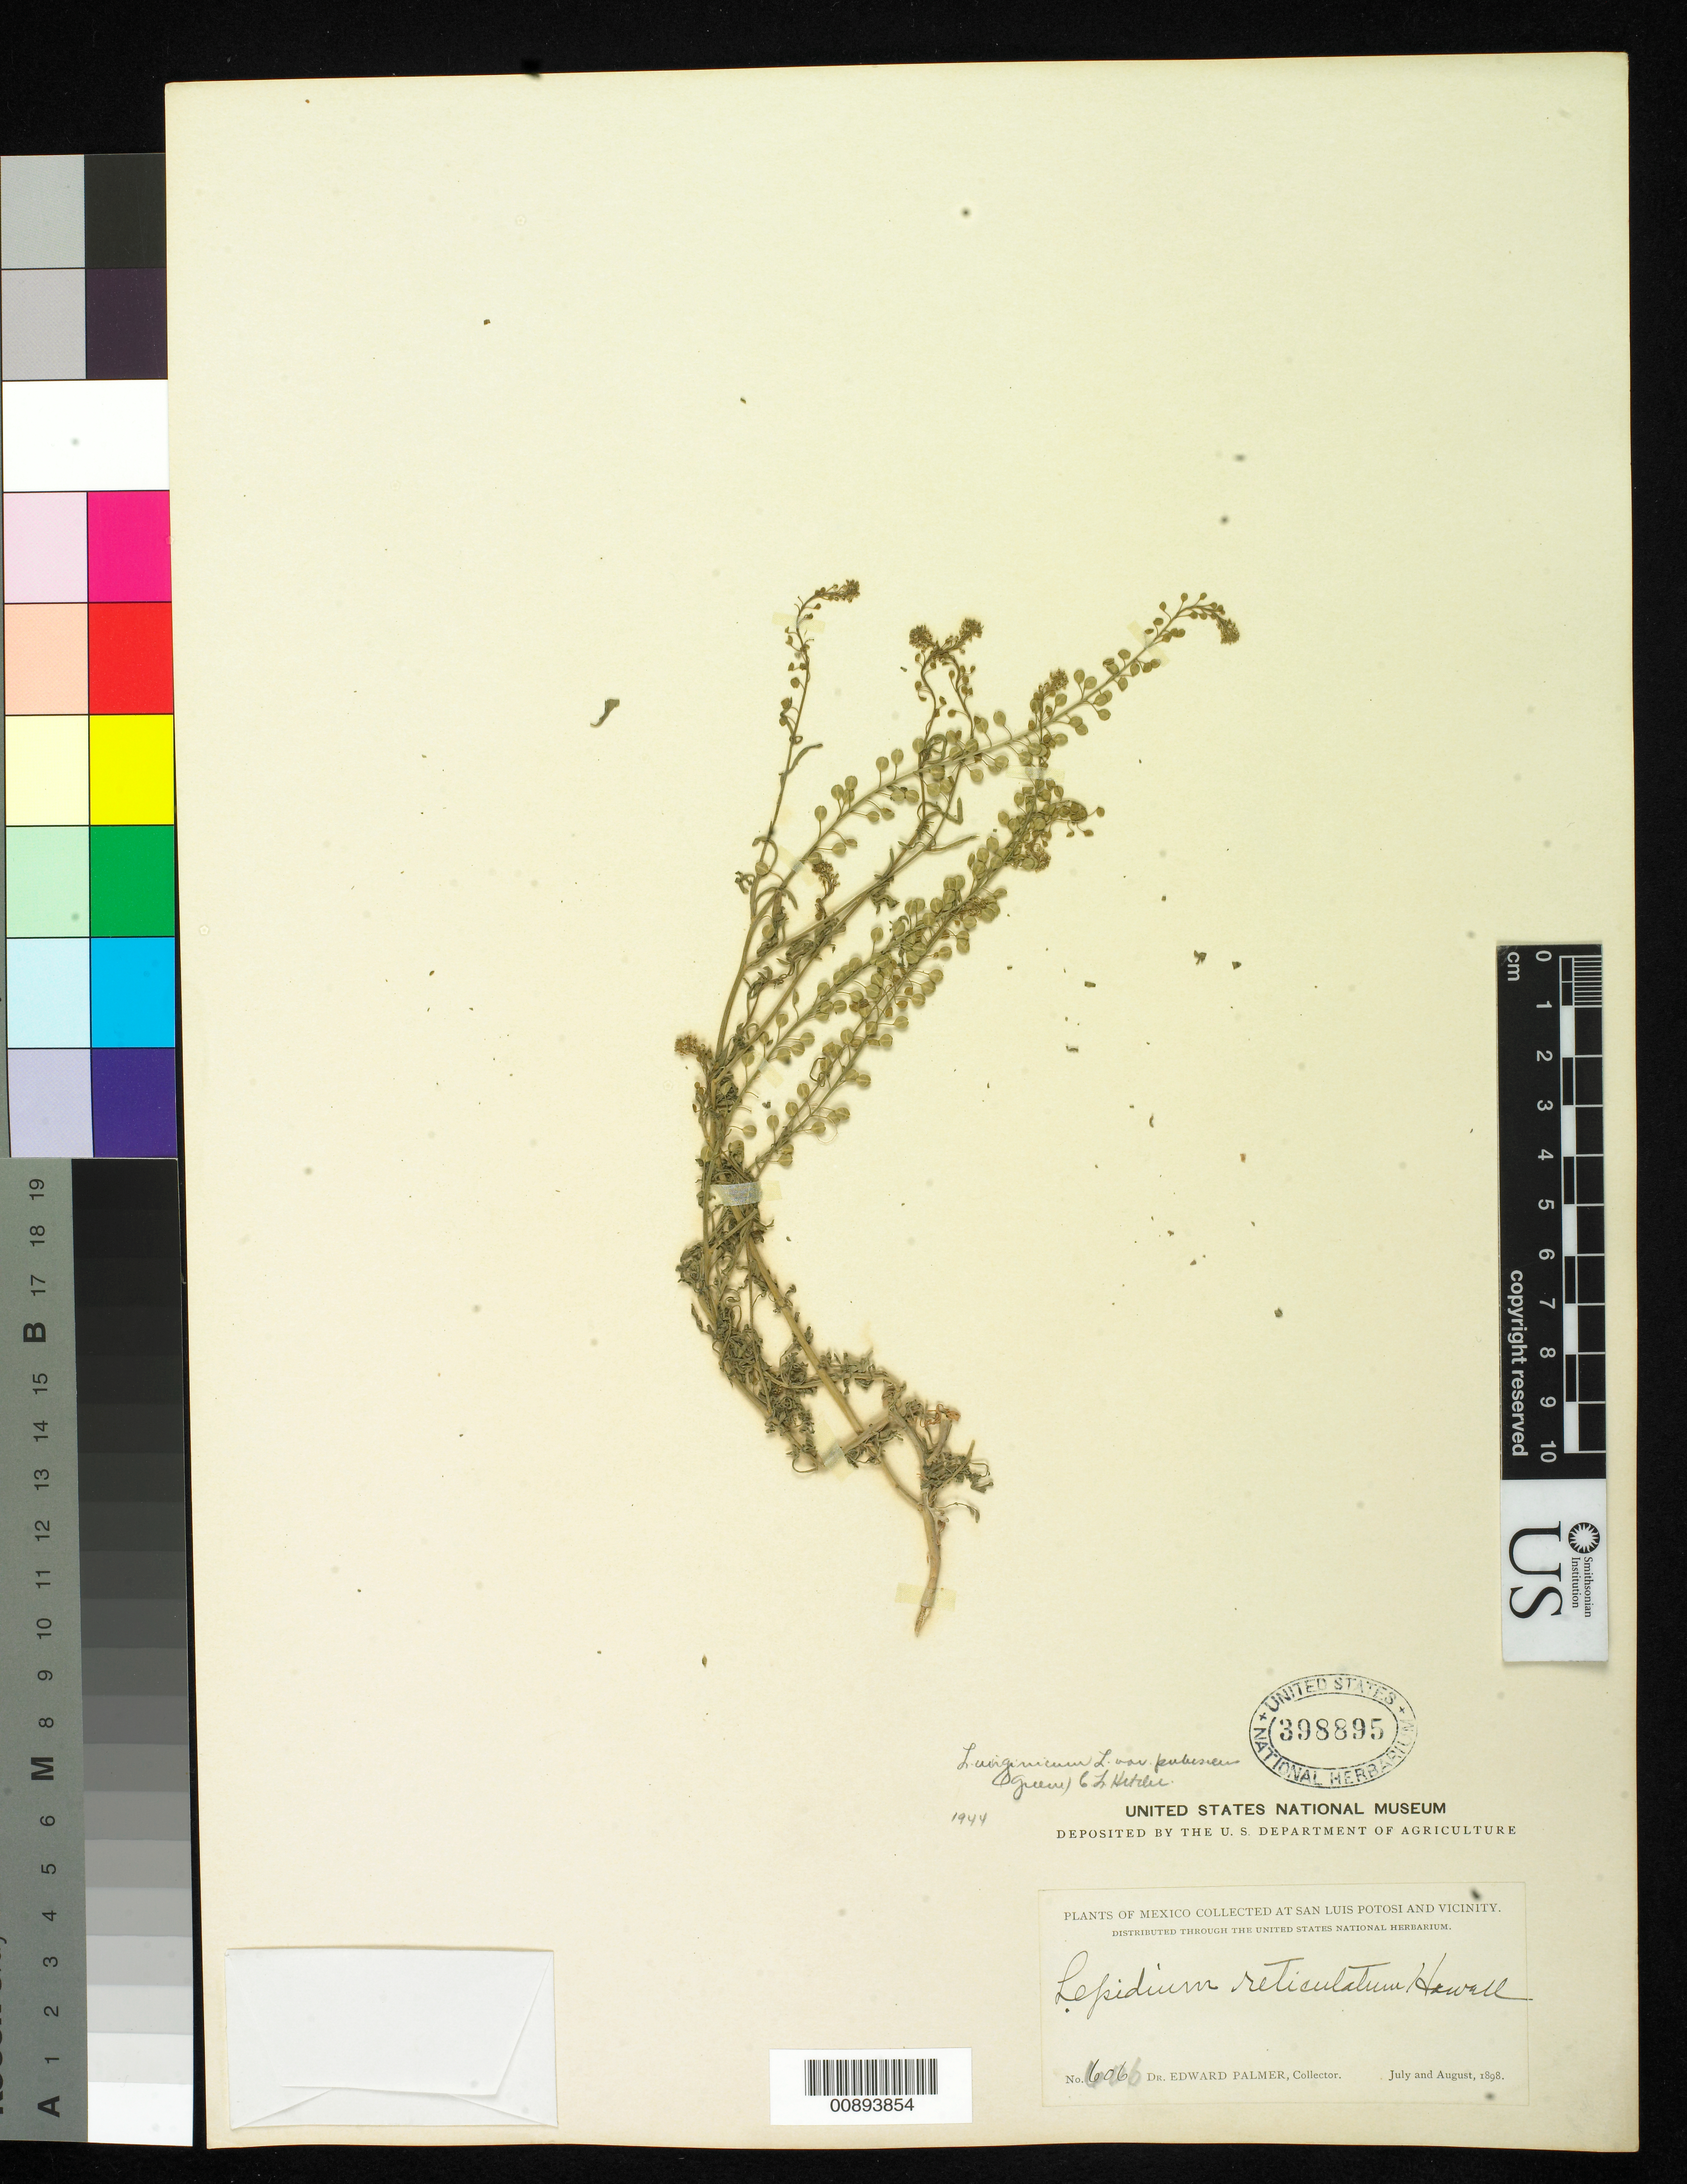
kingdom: Plantae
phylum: Tracheophyta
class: Magnoliopsida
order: Brassicales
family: Brassicaceae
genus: Lepidium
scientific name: Lepidium virginicum var. pubescens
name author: (Greene) C.L. Hitchc.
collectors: E. Palmer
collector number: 606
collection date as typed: Jul 1898 to -- Aug 1898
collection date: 1898-07/1898-08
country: Mexico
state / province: San Luis Potosí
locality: San Luis Potosí and vicinity.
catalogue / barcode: US 398895